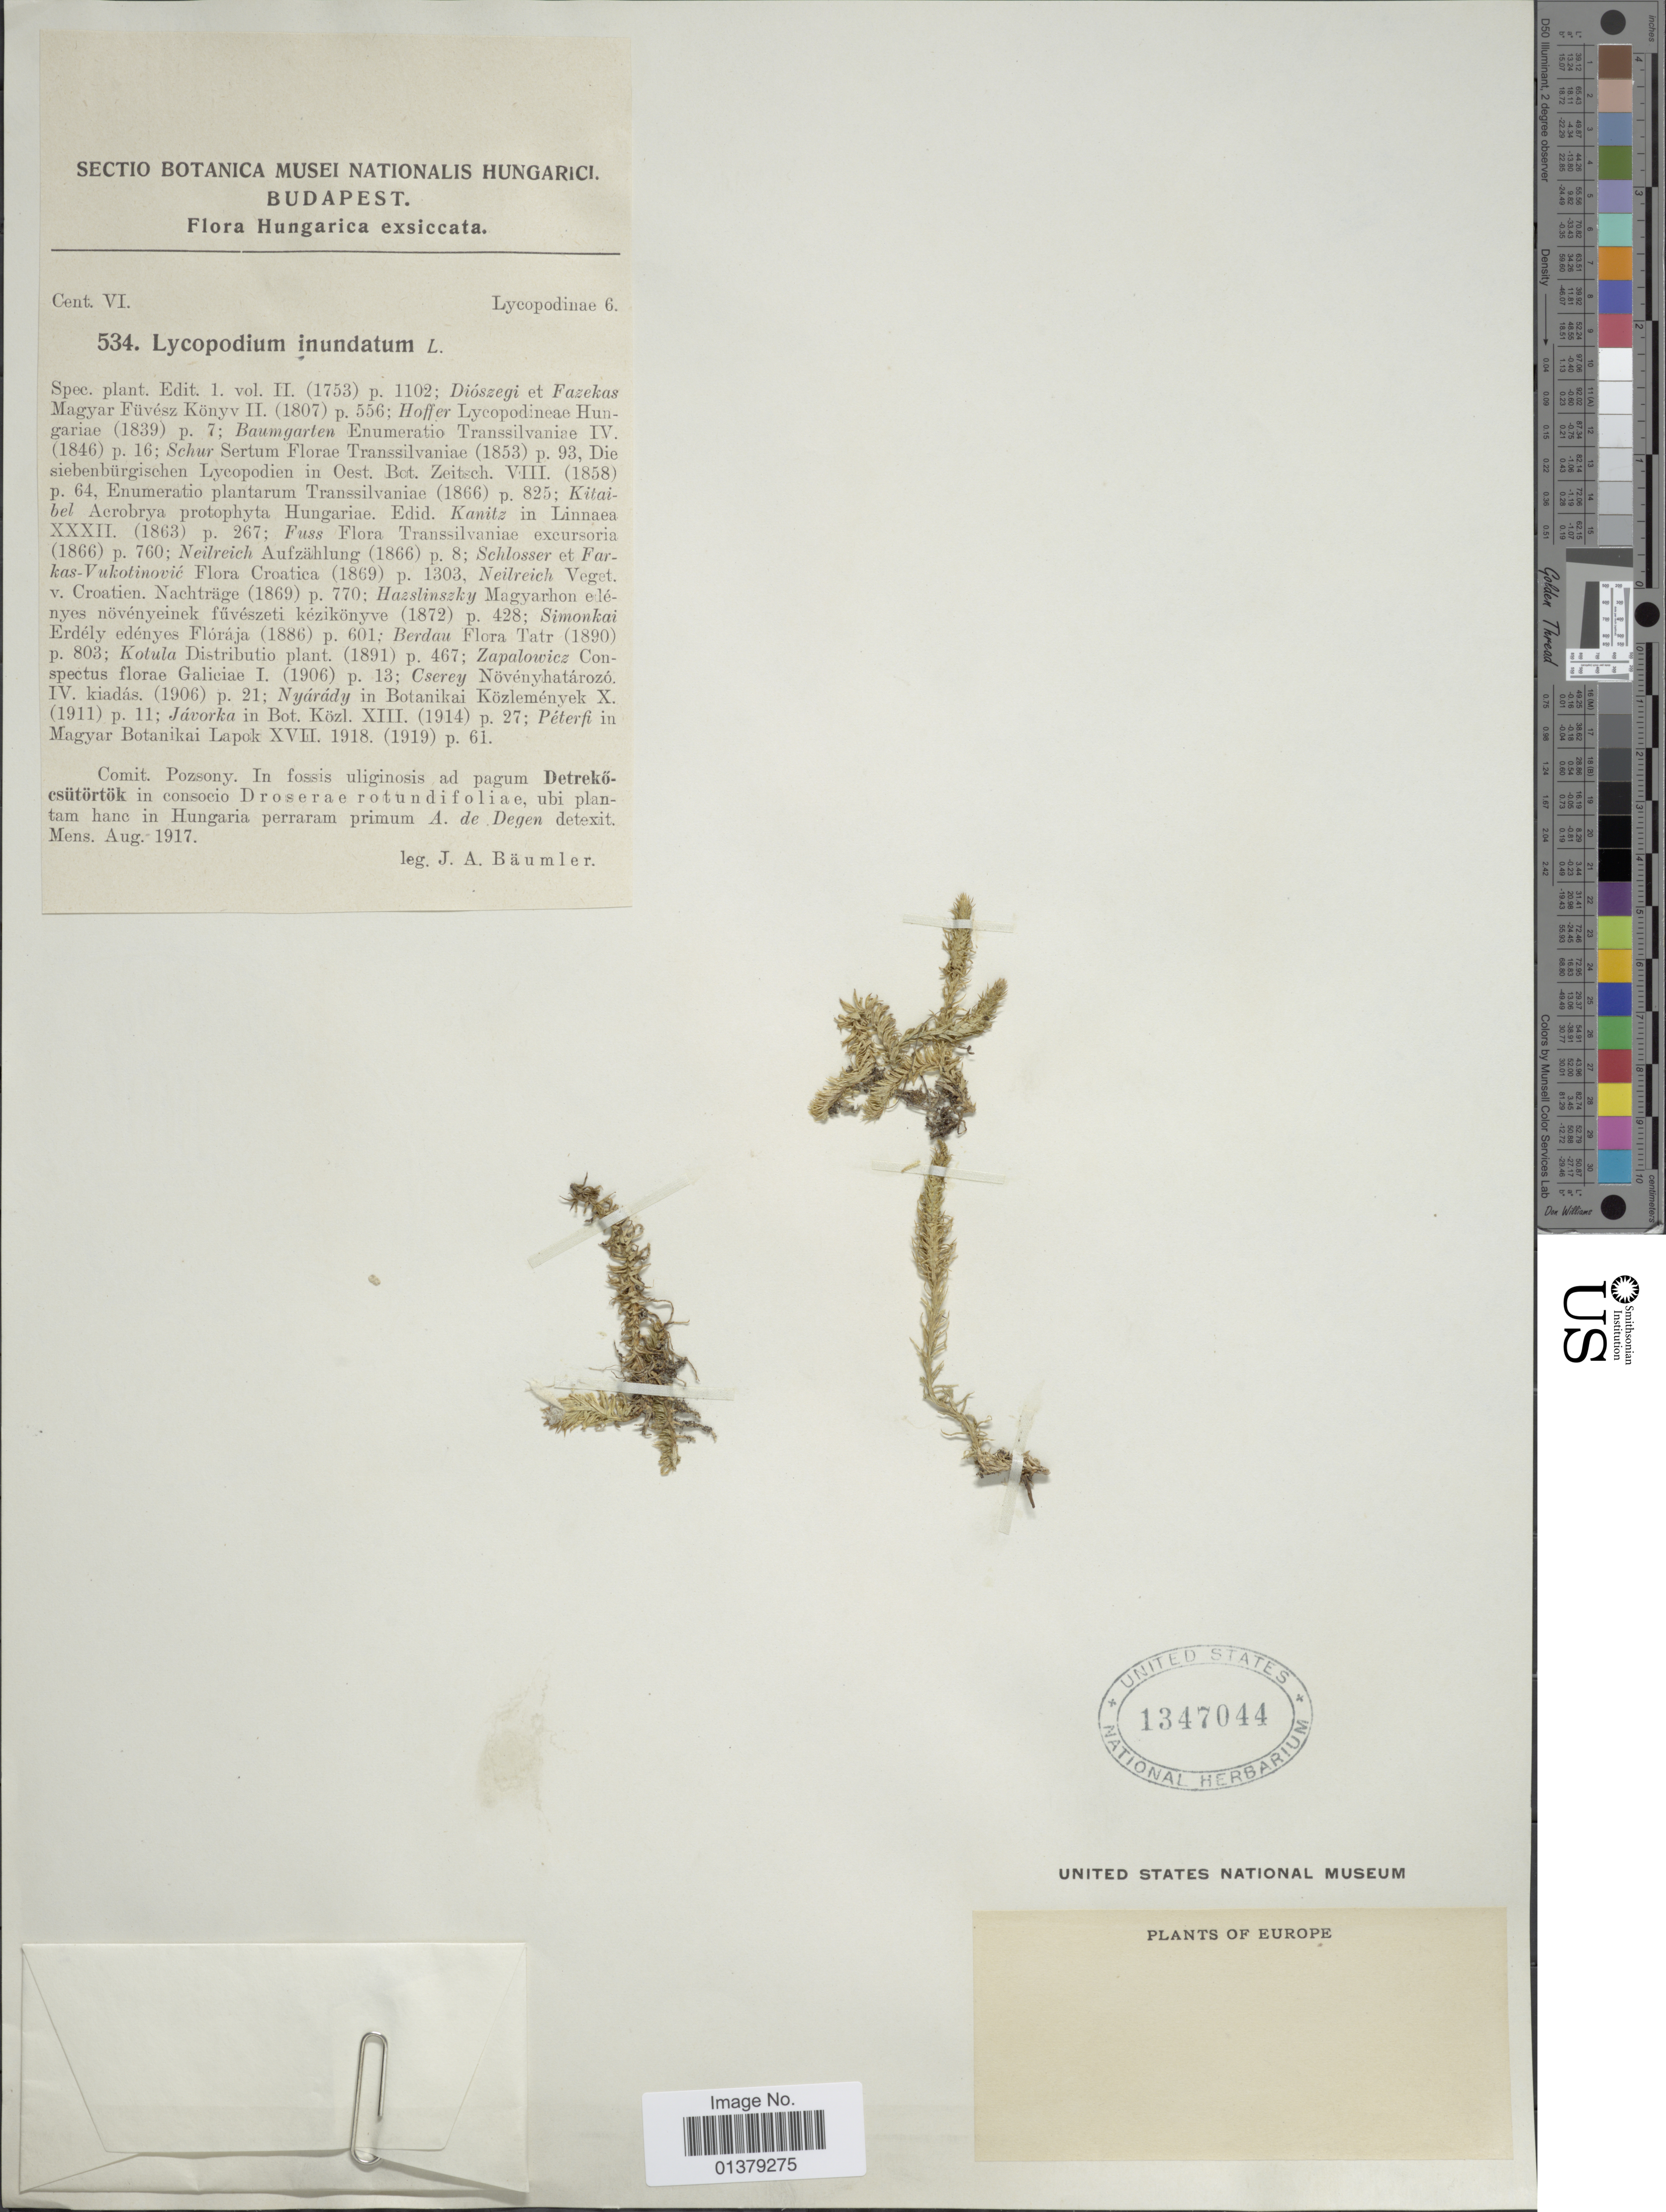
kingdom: Plantae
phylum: Tracheophyta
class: Lycopodiopsida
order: Lycopodiales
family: Lycopodiaceae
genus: Lycopodiella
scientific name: Lycopodiella inundata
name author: (L.) Holub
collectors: J. Baumler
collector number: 534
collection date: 1917-08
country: Hungary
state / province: Budapest, Capital District of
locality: Pozsony. In fossis uliginosis ad pagum Detreköcsütörtök in consocio Droserae rotudifoliae, ubi plantam hanc in Hungaria perraram primum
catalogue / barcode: US 1347044